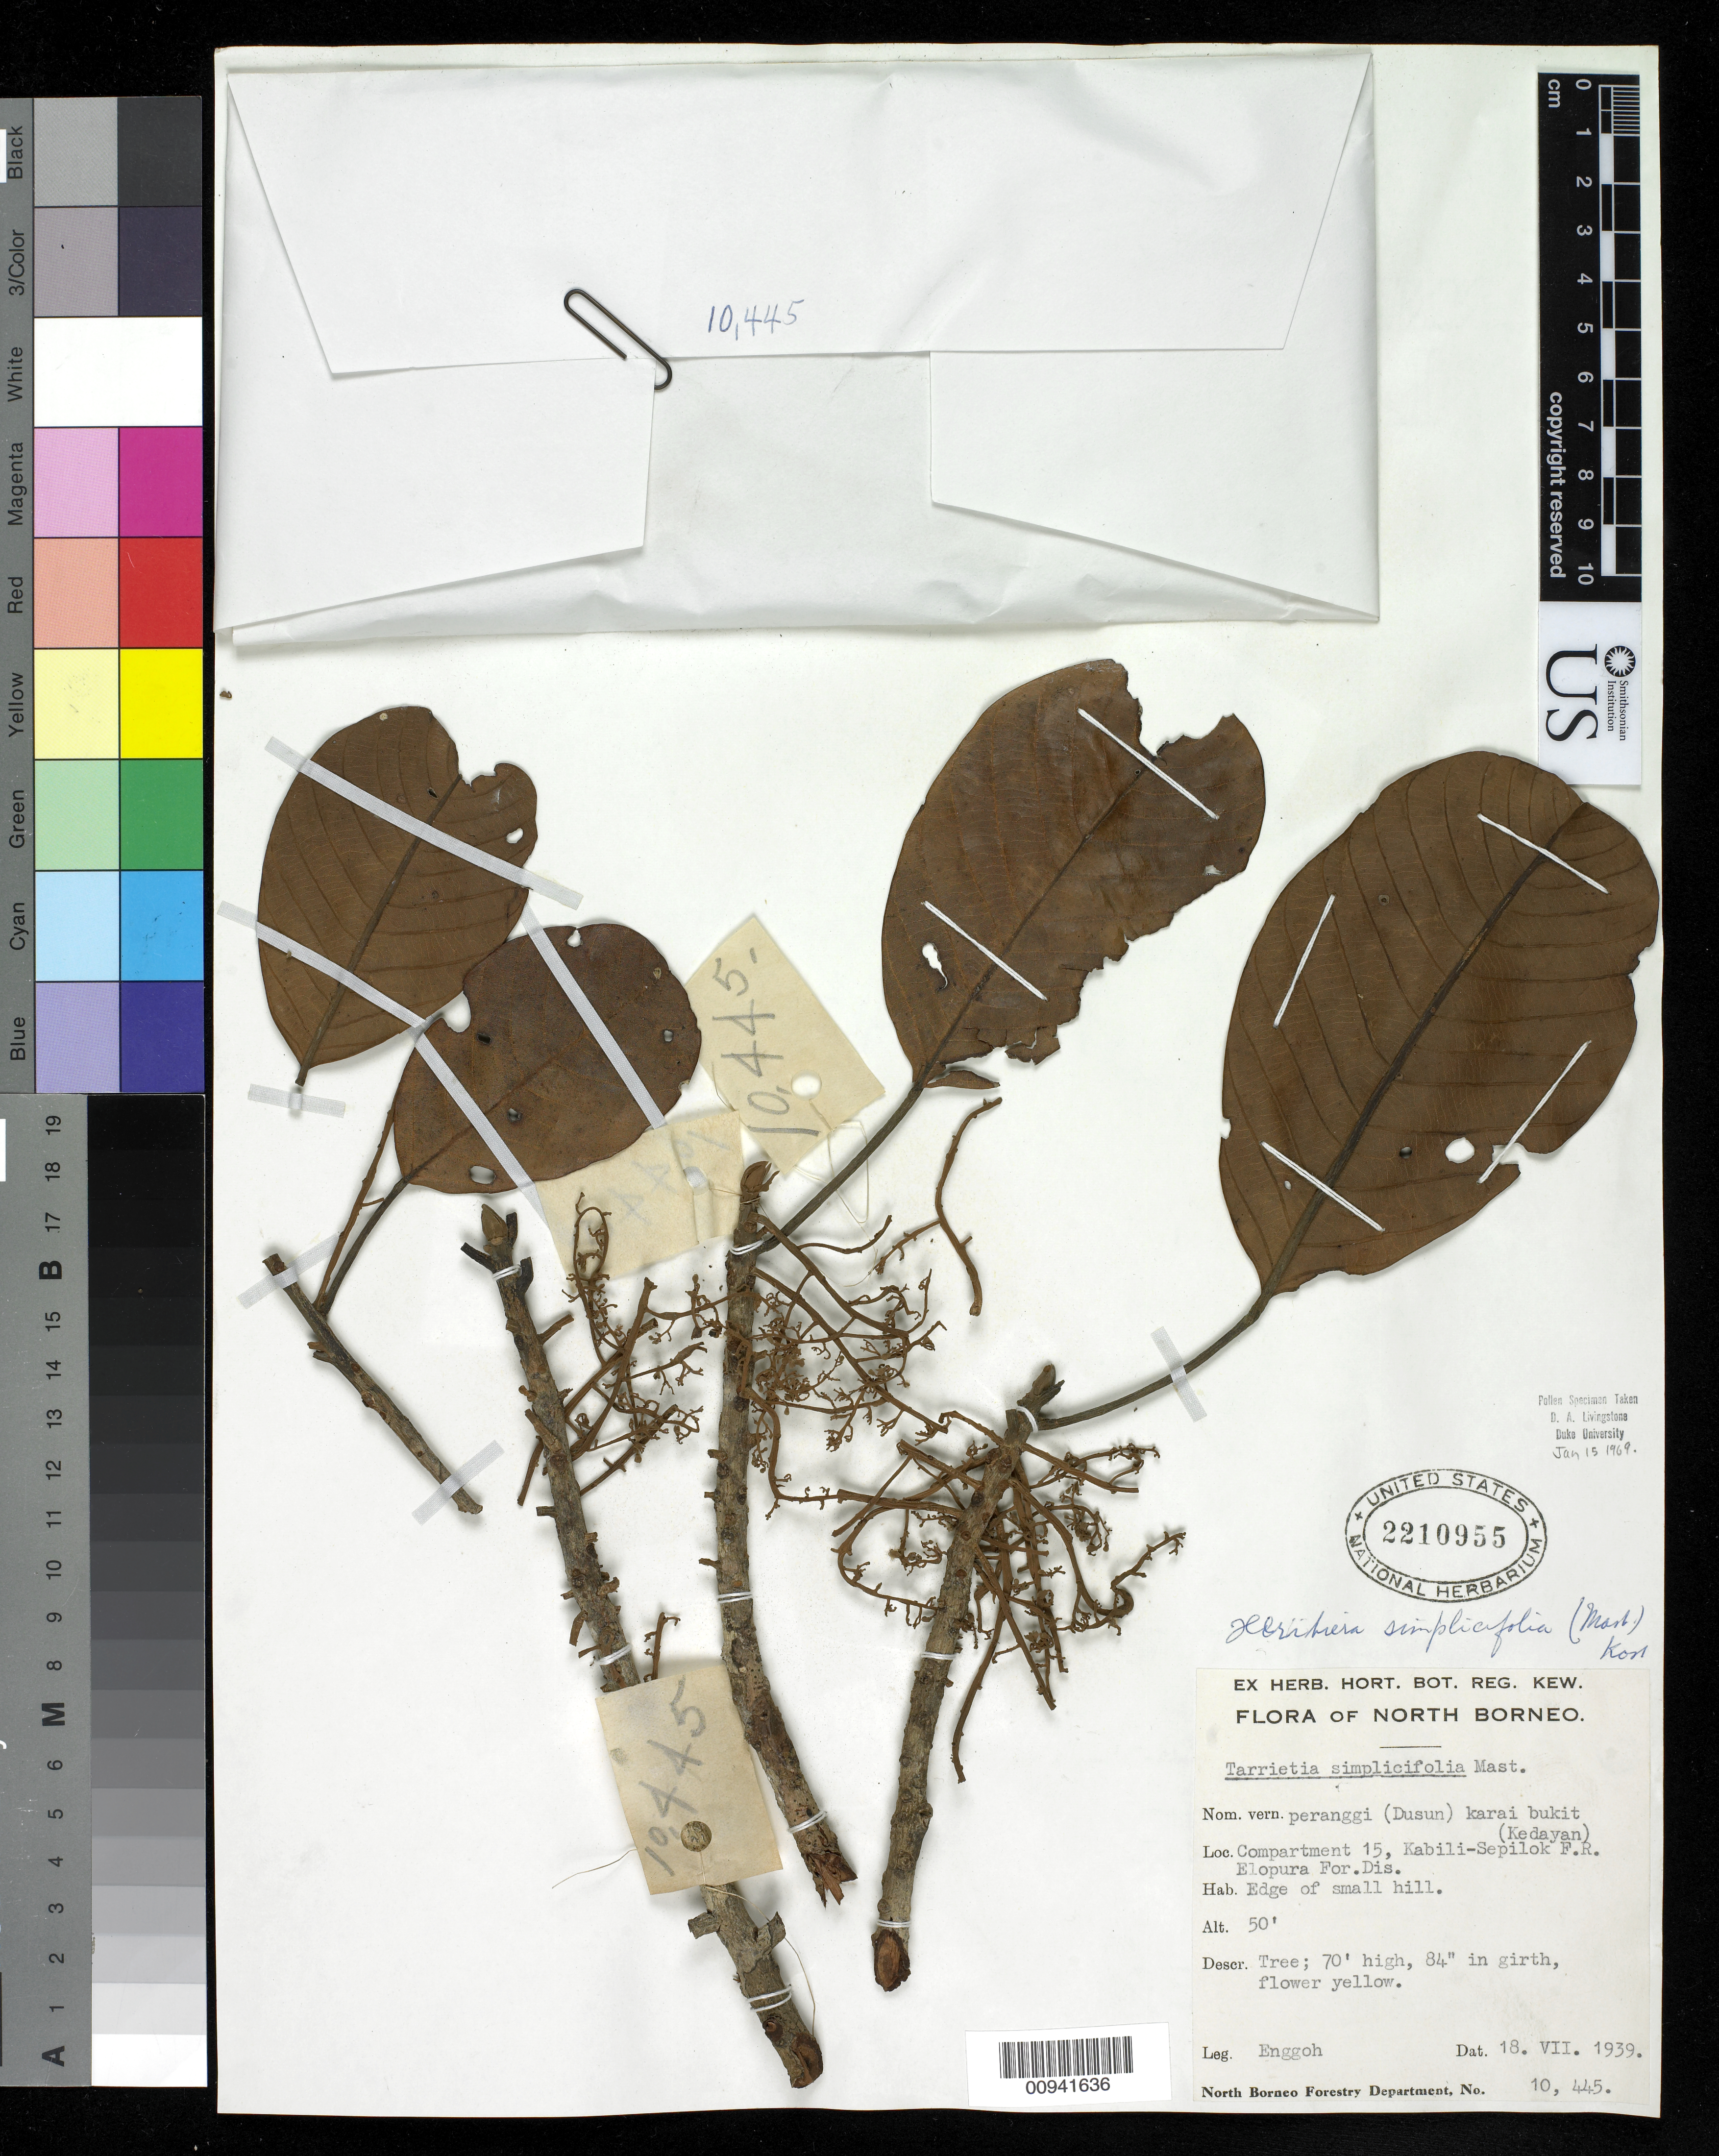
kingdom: Plantae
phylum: Tracheophyta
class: Magnoliopsida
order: Malvales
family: Malvaceae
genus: Heritiera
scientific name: Heritiera simplicifolia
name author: (Mast.) Kosterm.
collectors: -. Enggoh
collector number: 10445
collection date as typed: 18 Jul 1939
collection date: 1939-07-18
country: Malaysia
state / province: Sabah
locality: North Borneo, Compartment 15, Kabili-Sepilok F.R. Elopufra For. Dis.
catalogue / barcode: US 2210955